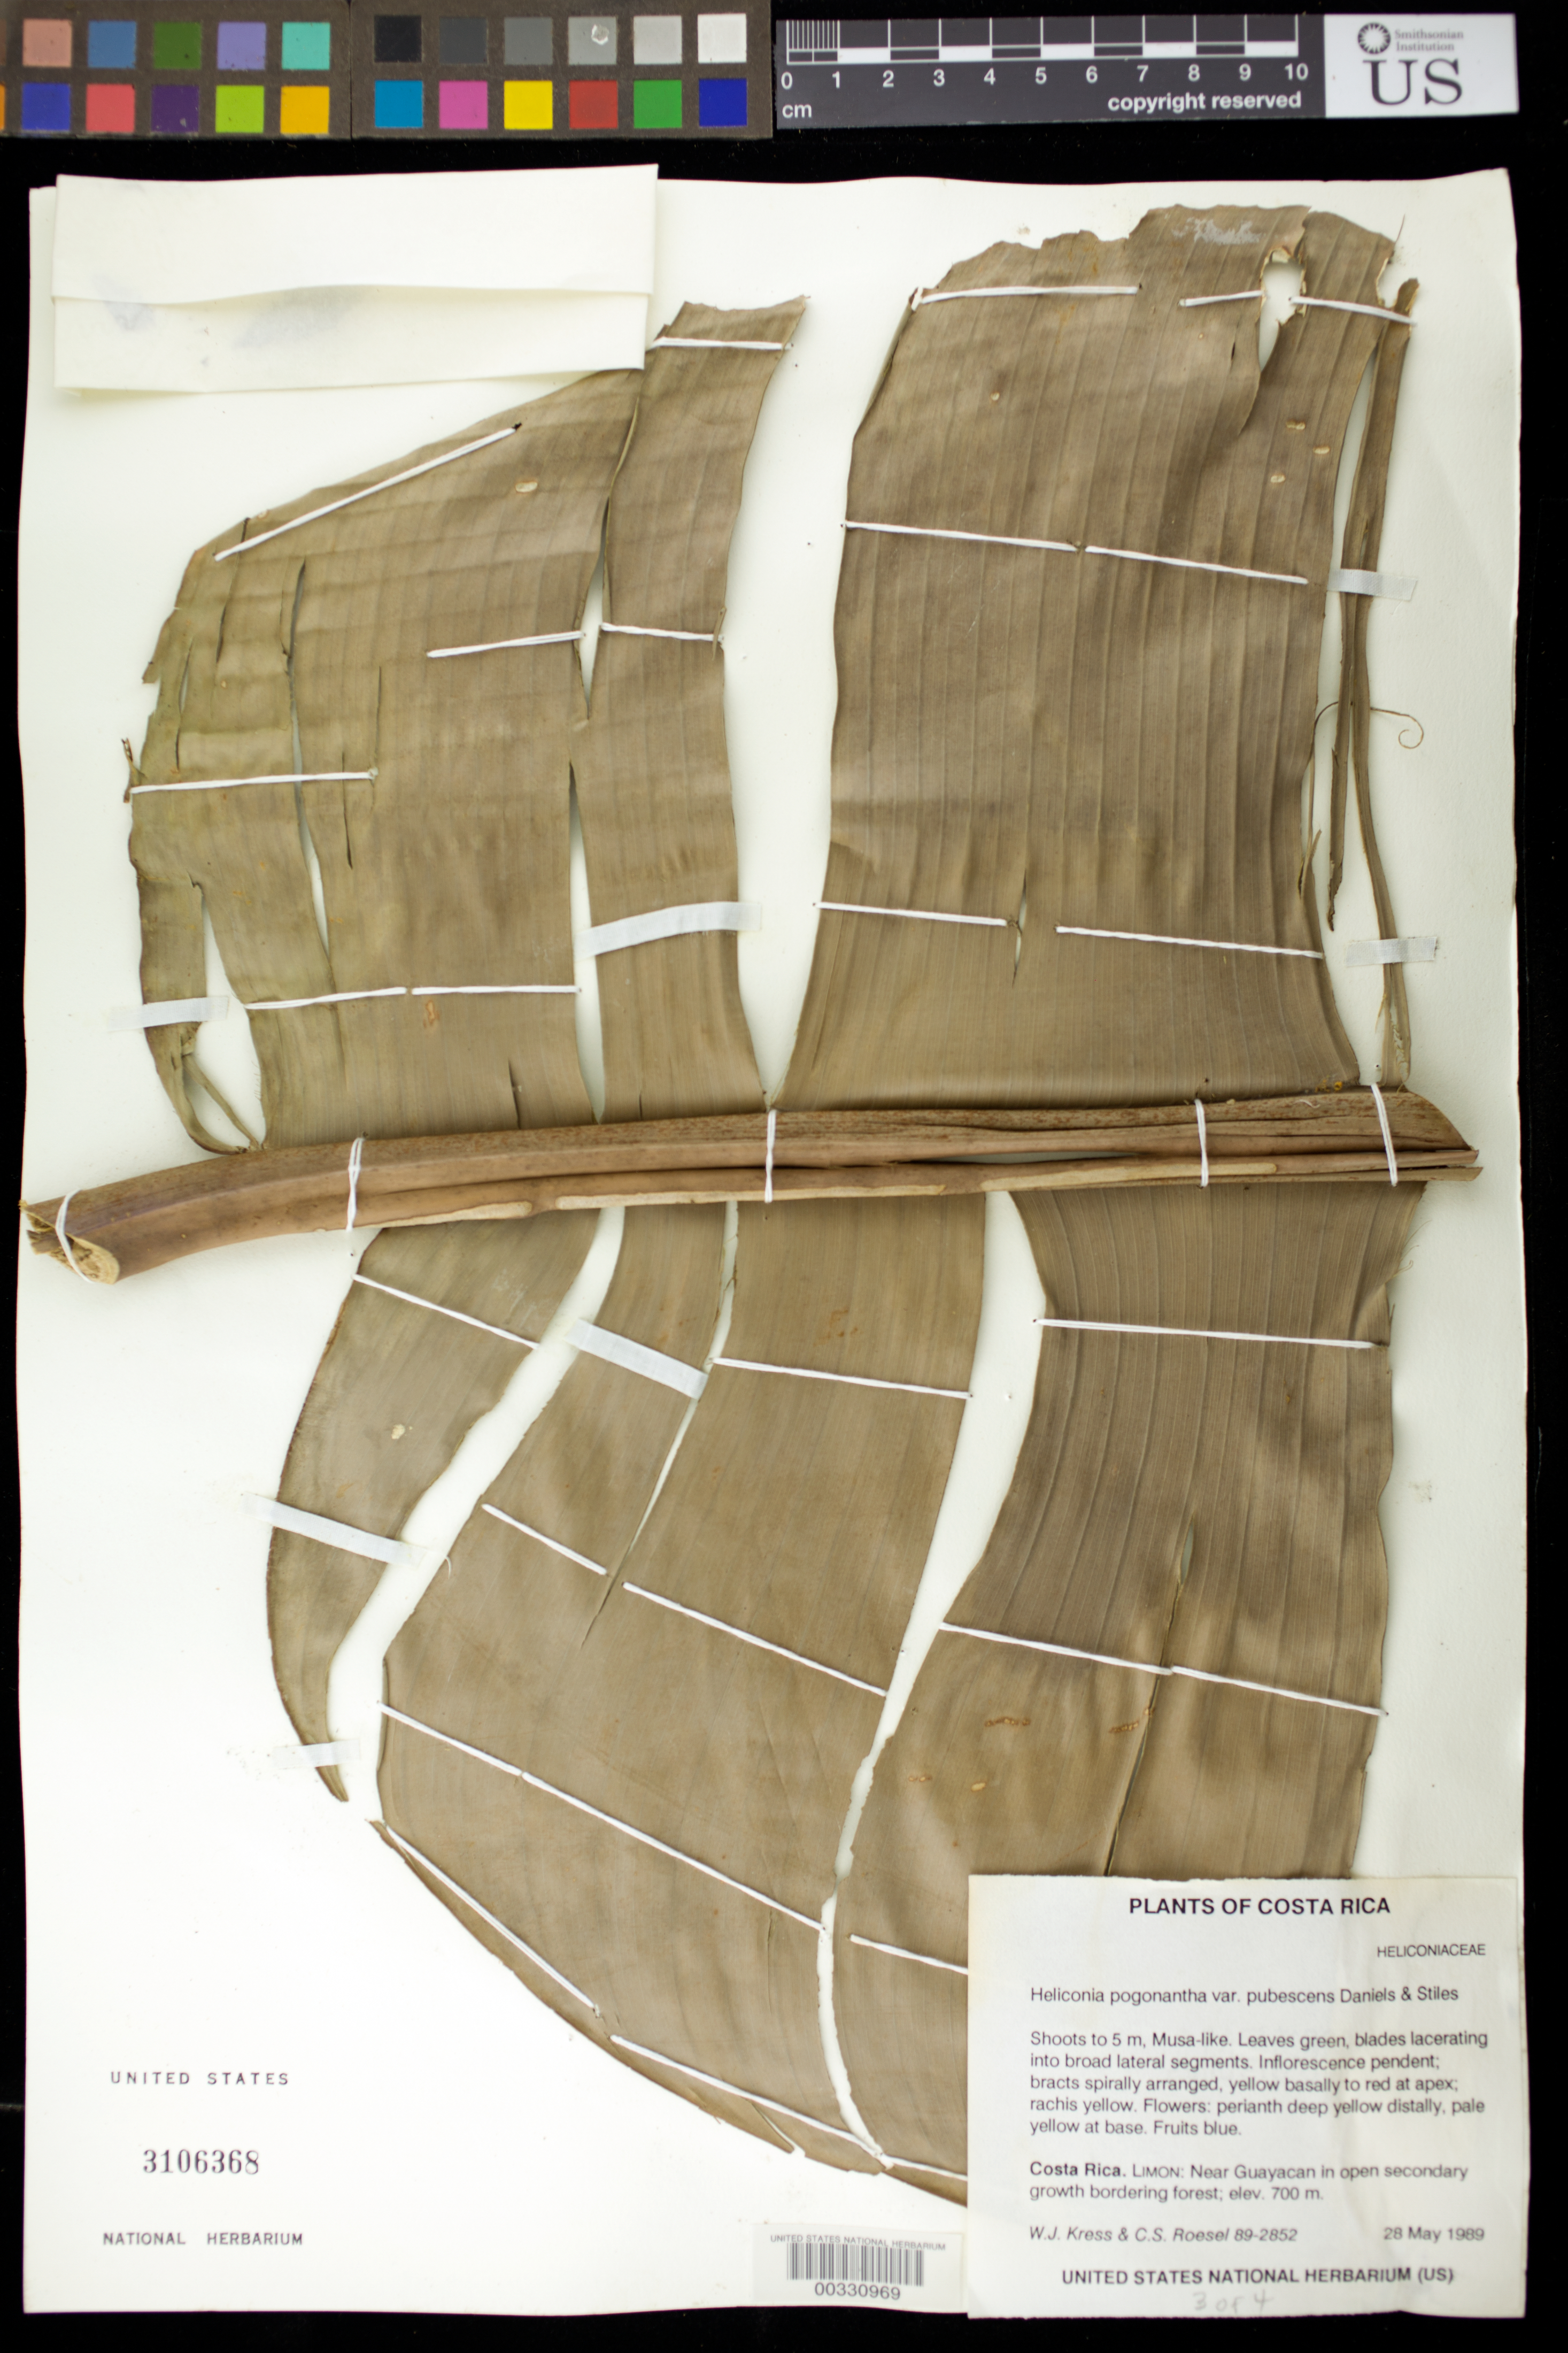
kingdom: Plantae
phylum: Tracheophyta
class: Liliopsida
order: Zingiberales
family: Heliconiaceae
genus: Heliconia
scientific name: Heliconia pogonantha var. pubescens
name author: G.S. Daniels & F.G. Stiles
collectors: W. J. Kress & C. S. Roesel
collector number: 89-2852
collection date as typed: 28 May 1989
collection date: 1989-05-28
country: Costa Rica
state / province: Limón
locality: Near guayacan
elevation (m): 700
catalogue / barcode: US 3106368